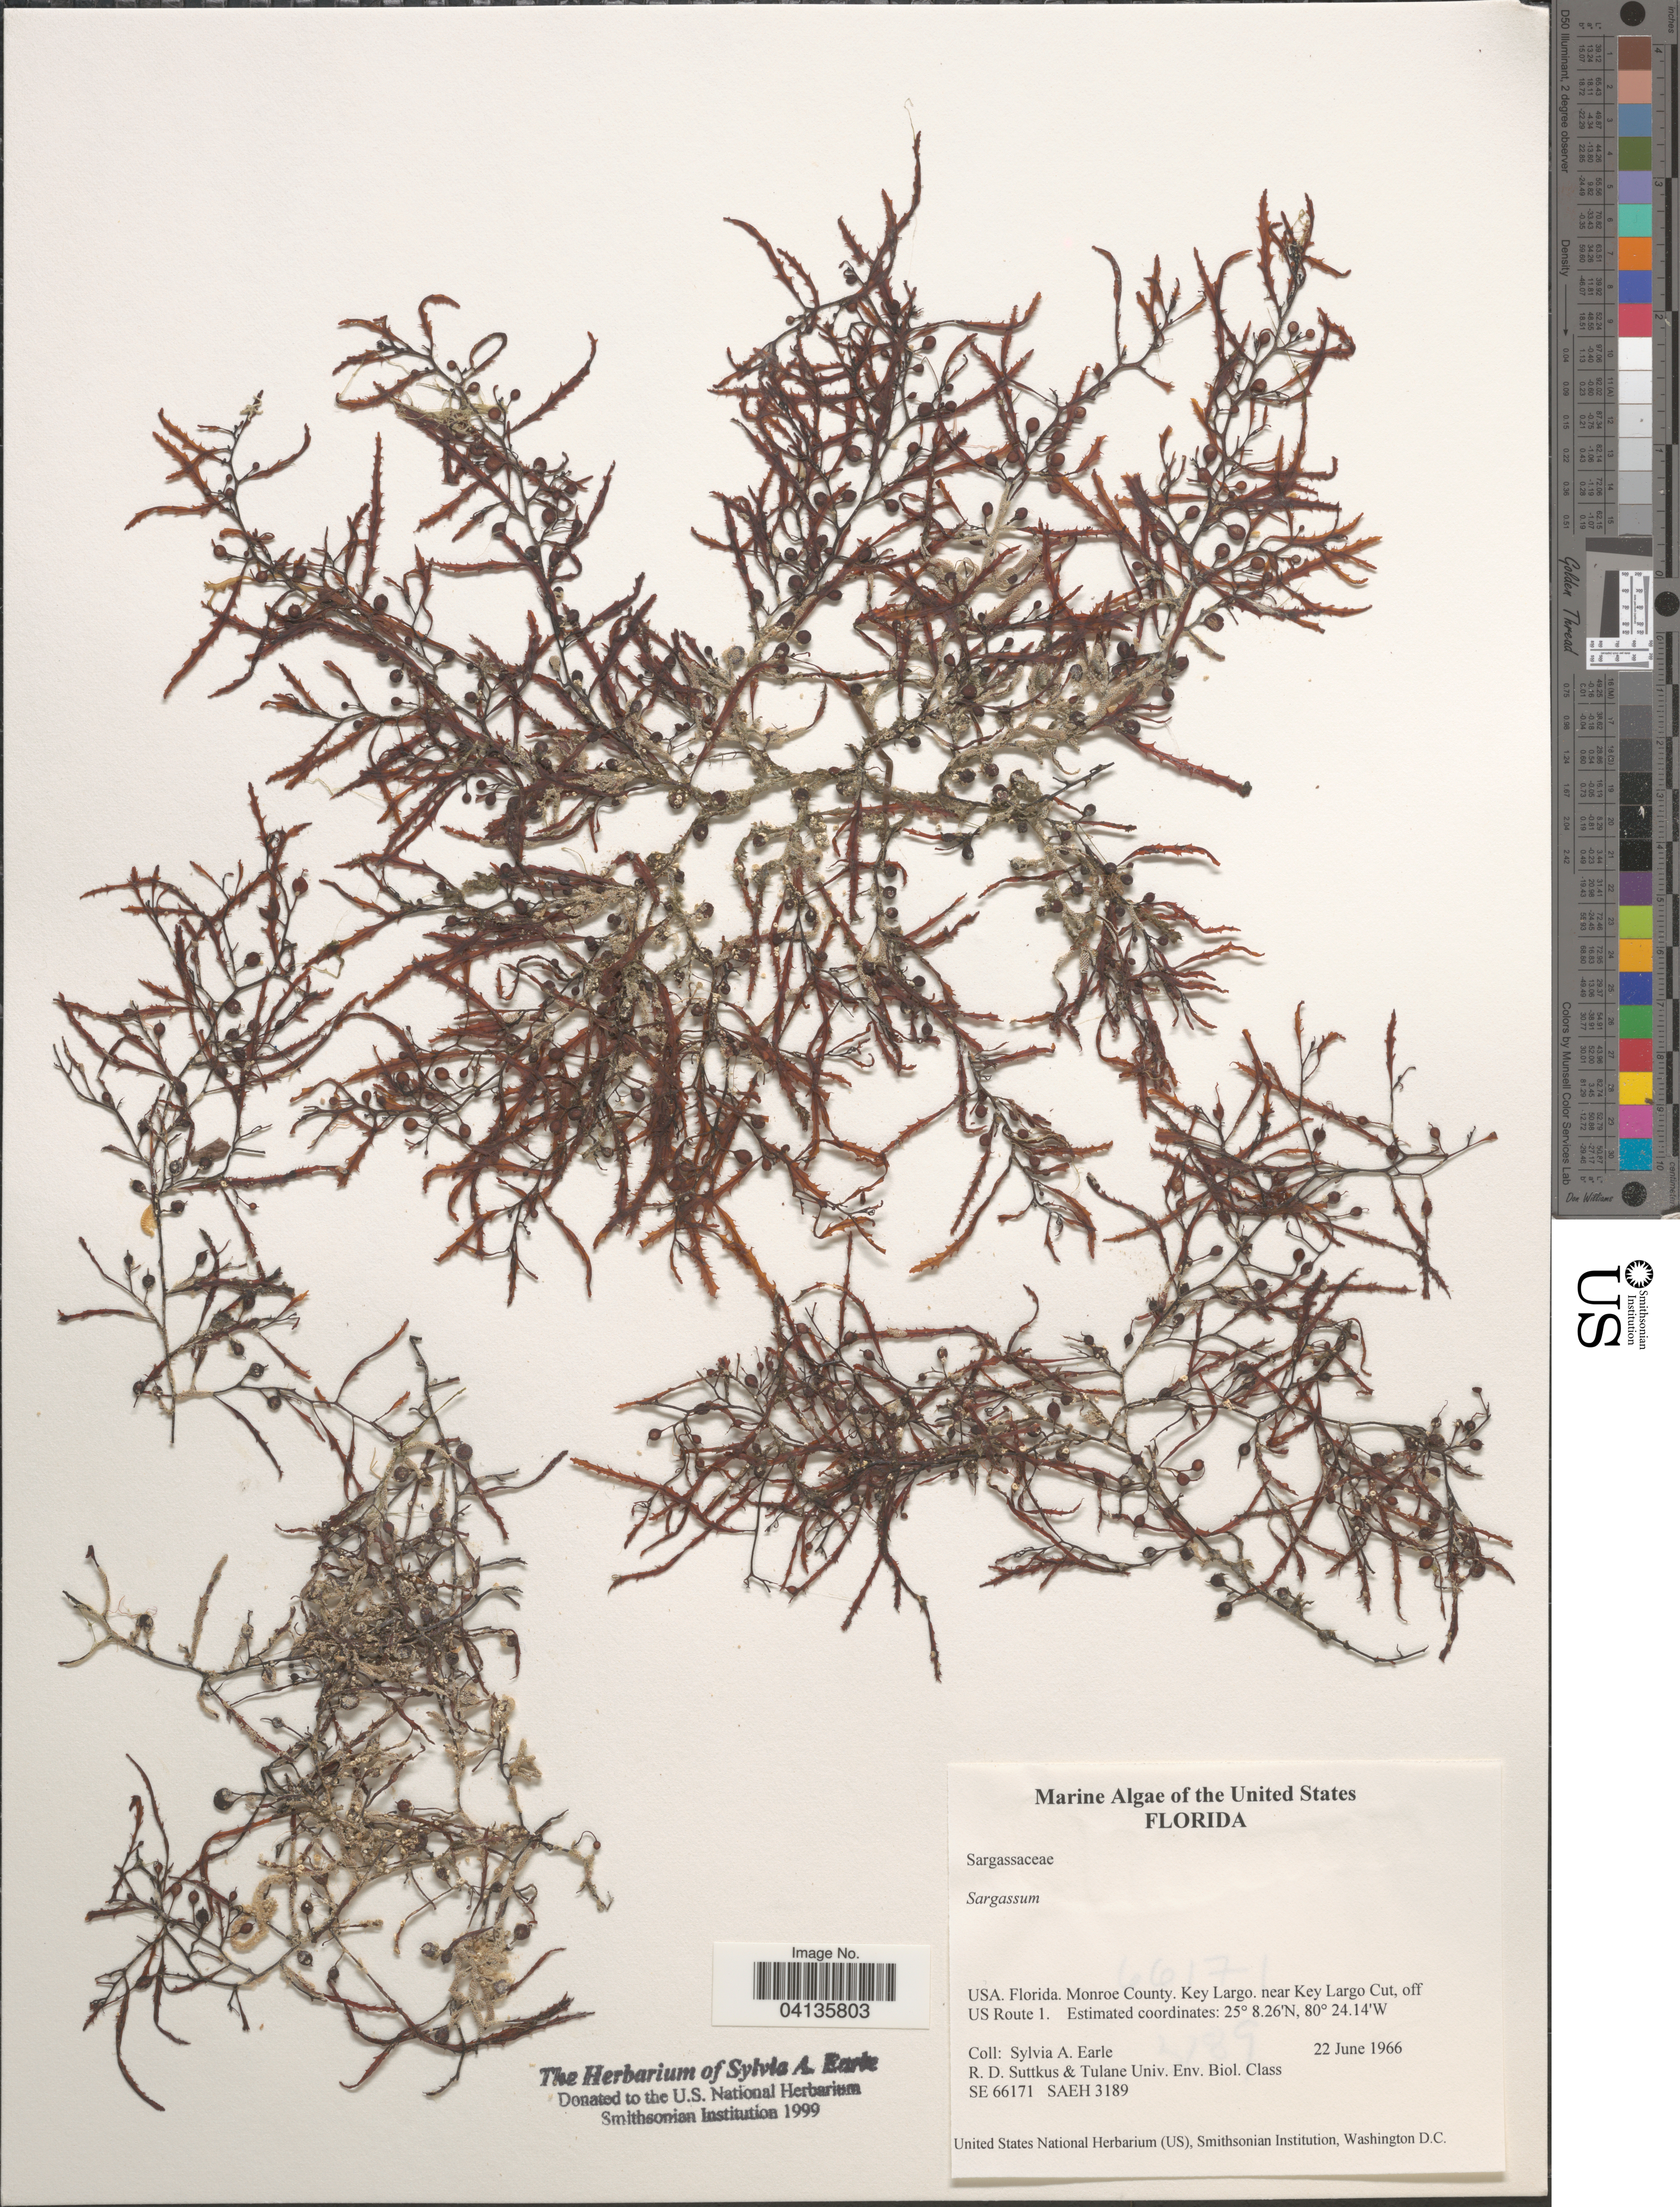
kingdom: Chromista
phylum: Ochrophyta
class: Phaeophyceae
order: Fucales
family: Sargassaceae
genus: Sargassum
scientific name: Sargassum sp.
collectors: S. A. Earle, R. Suttkus & Tulane Univ. Env. Biol. Class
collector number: SE 66171 / SAEH 3189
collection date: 1966-06-22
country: United States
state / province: Florida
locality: Monroe County. Key Largo. near Key Largo Cut, off US Route 1.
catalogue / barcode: US 238635